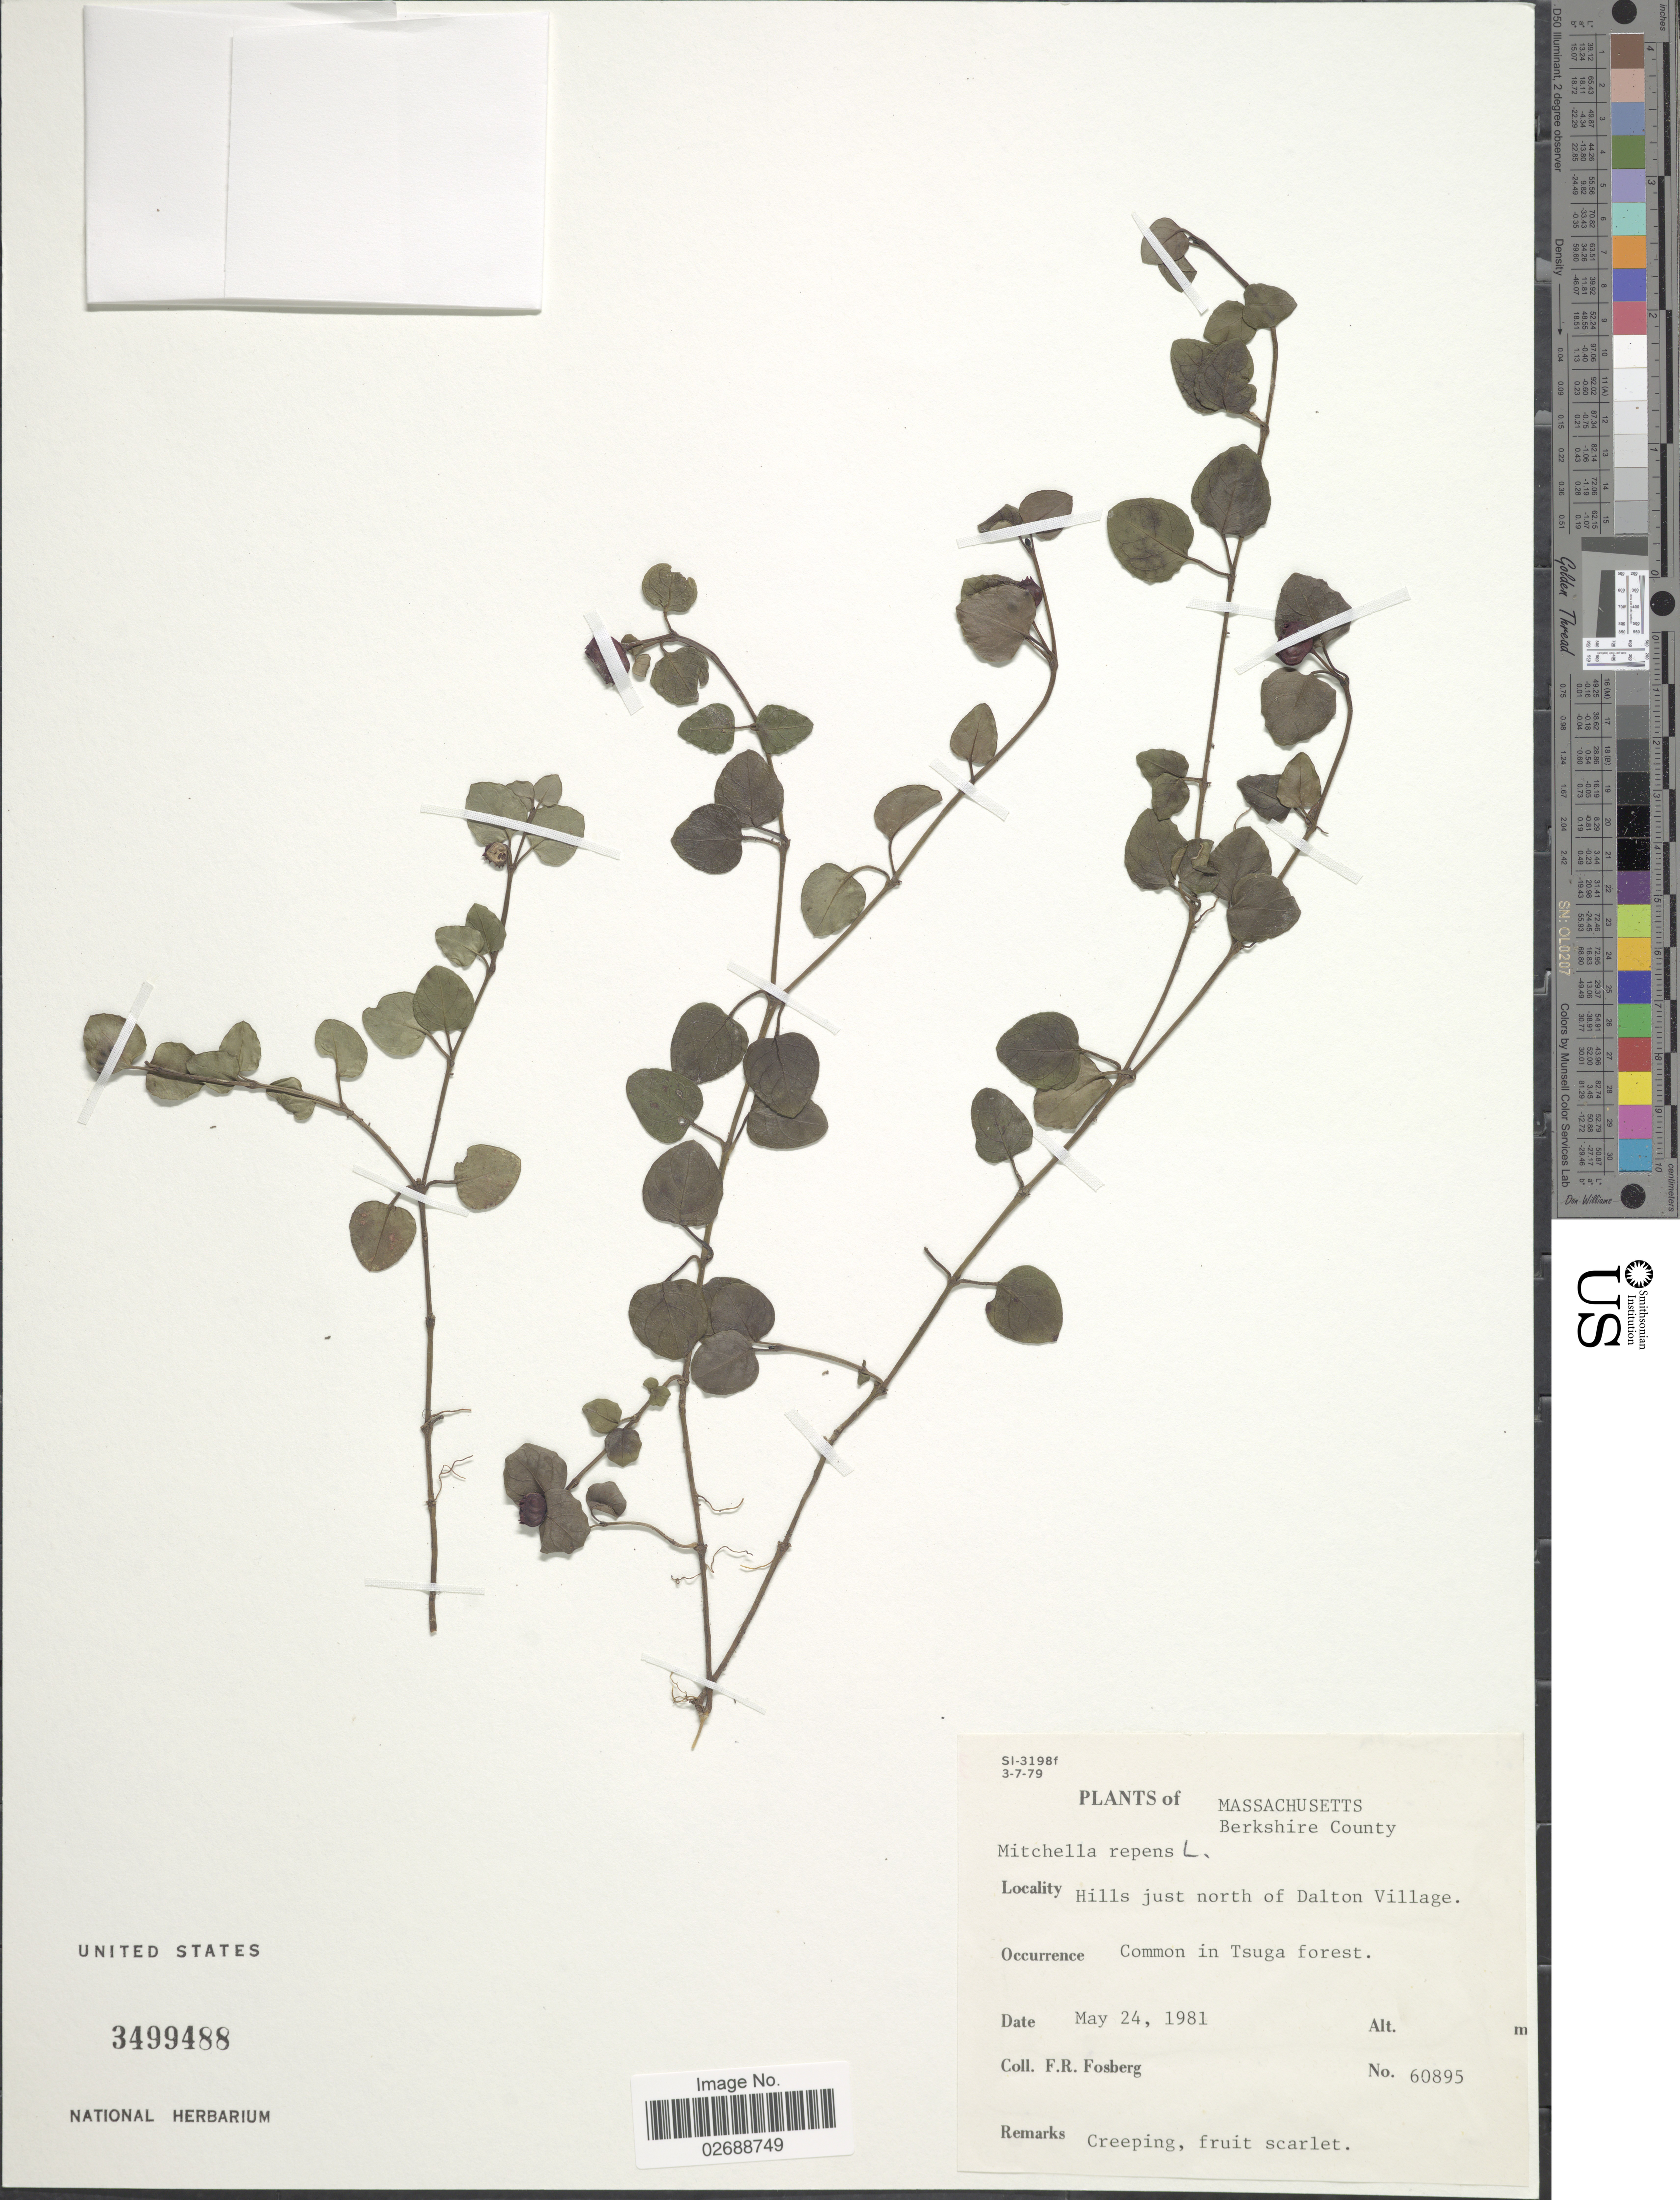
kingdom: Plantae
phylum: Tracheophyta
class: Magnoliopsida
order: Gentianales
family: Rubiaceae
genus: Mitchella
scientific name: Mitchella repens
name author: L.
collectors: F. R. Fosberg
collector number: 60895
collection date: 1981-05-24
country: United States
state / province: Massachusetts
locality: Berkshire County. Hills just north of Dalton Village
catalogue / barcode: US 3499488